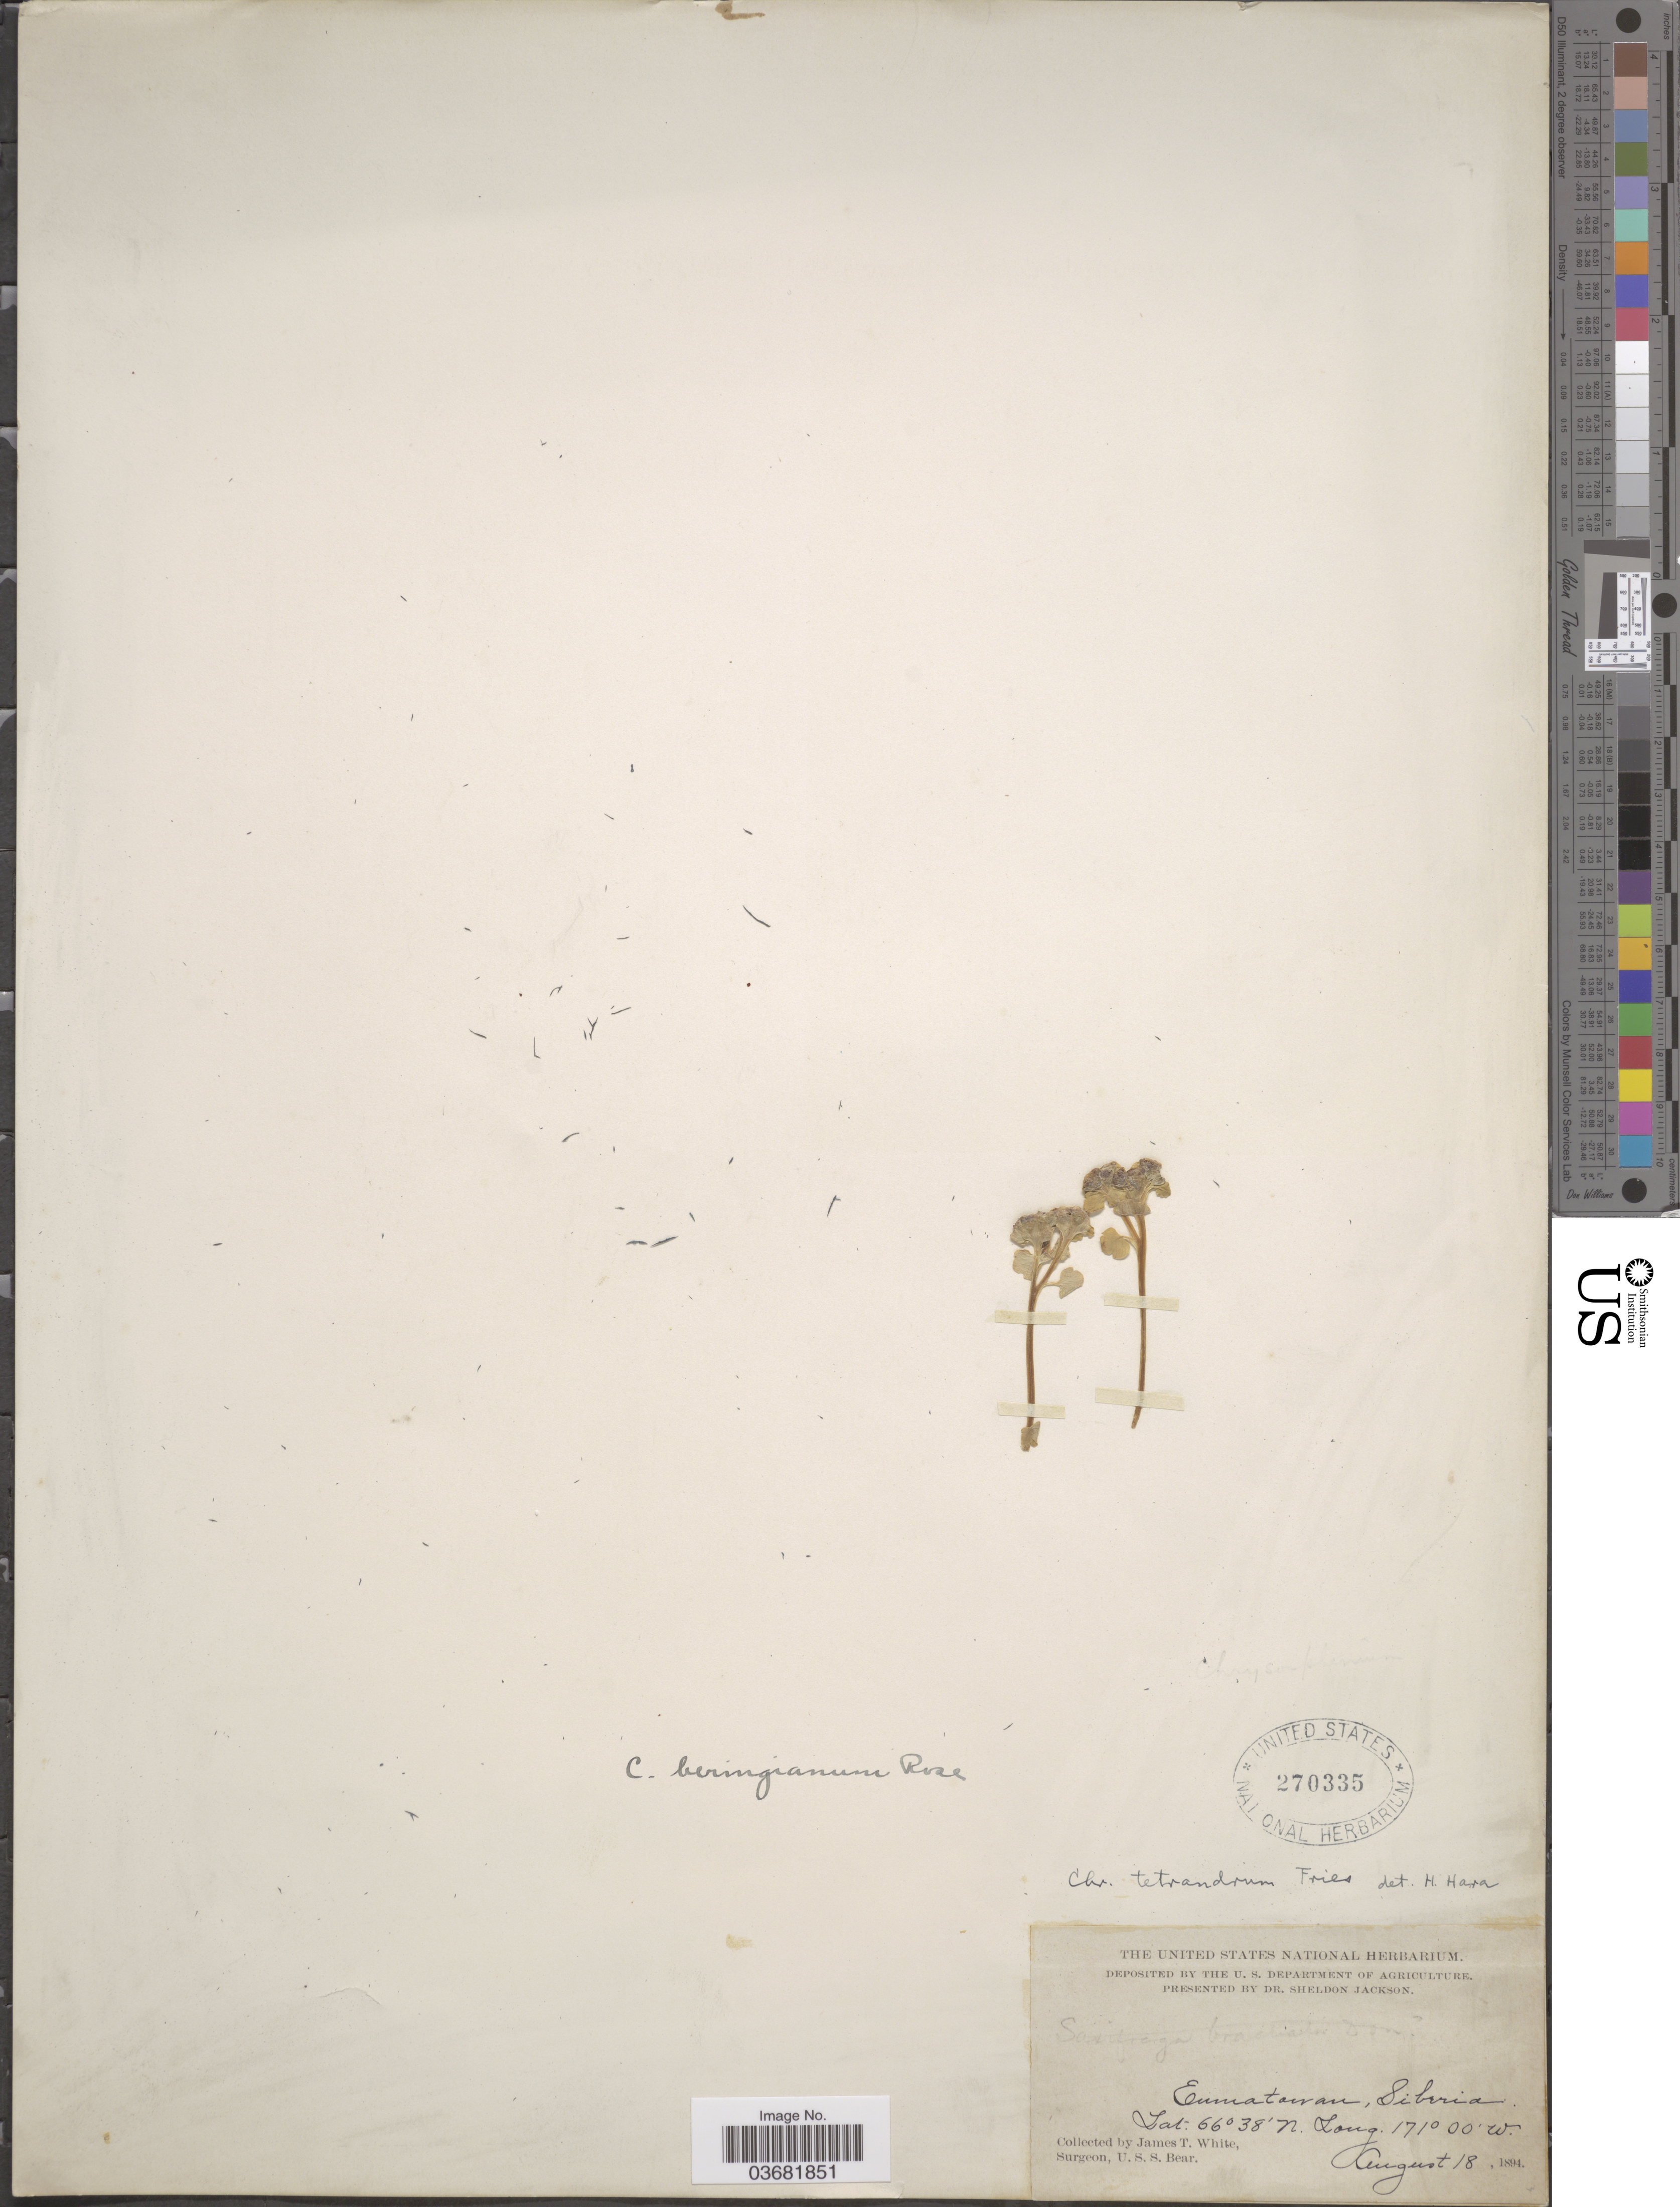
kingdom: Plantae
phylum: Tracheophyta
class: Magnoliopsida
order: Saxifragales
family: Saxifragaceae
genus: Chrysosplenium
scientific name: Chrysosplenium tetrandrum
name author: (N. Lund) Th. Fr.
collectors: J. T. White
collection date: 1894-08-18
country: Russian Federation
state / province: Chukotka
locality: Enmatowan, Siberia.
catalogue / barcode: US 270335